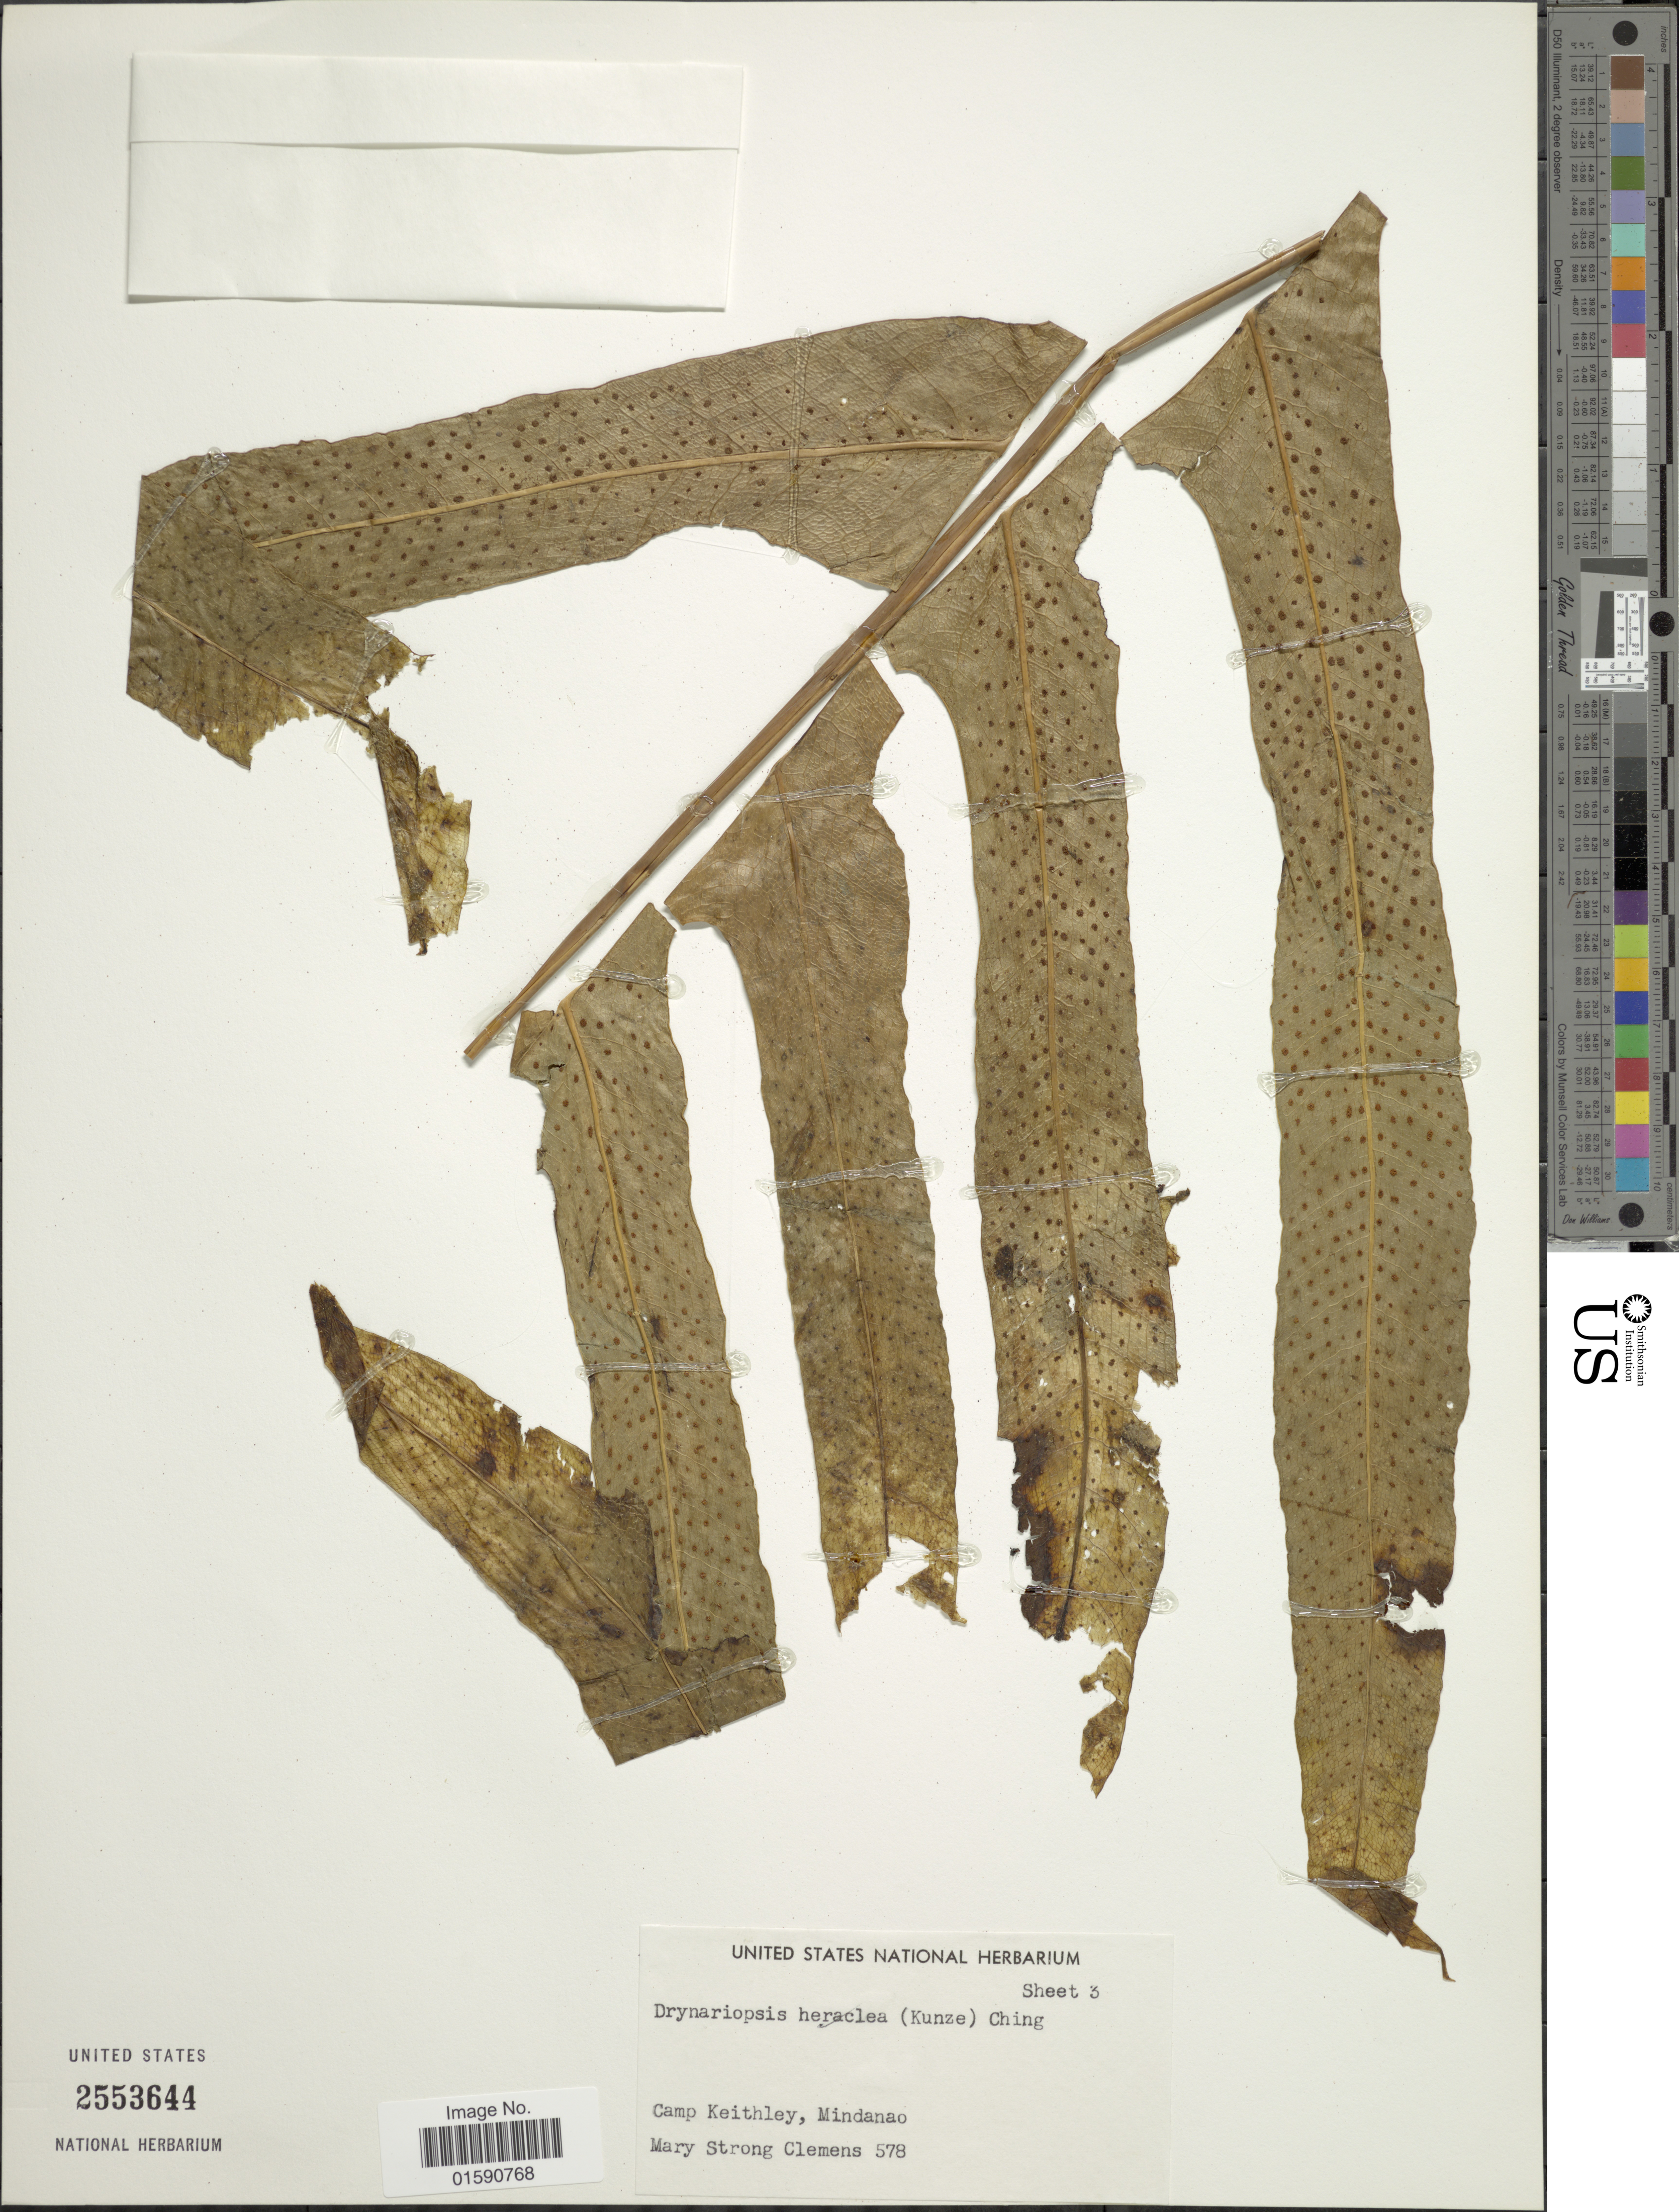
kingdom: Plantae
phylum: Tracheophyta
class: Polypodiopsida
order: Polypodiales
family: Polypodiaceae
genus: Drynaria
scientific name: Drynaria quercifolia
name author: (L.) J. Sm.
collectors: M. S. Clemens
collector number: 578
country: Philippines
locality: Camp Keithley, Mindanao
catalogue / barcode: US 2553644